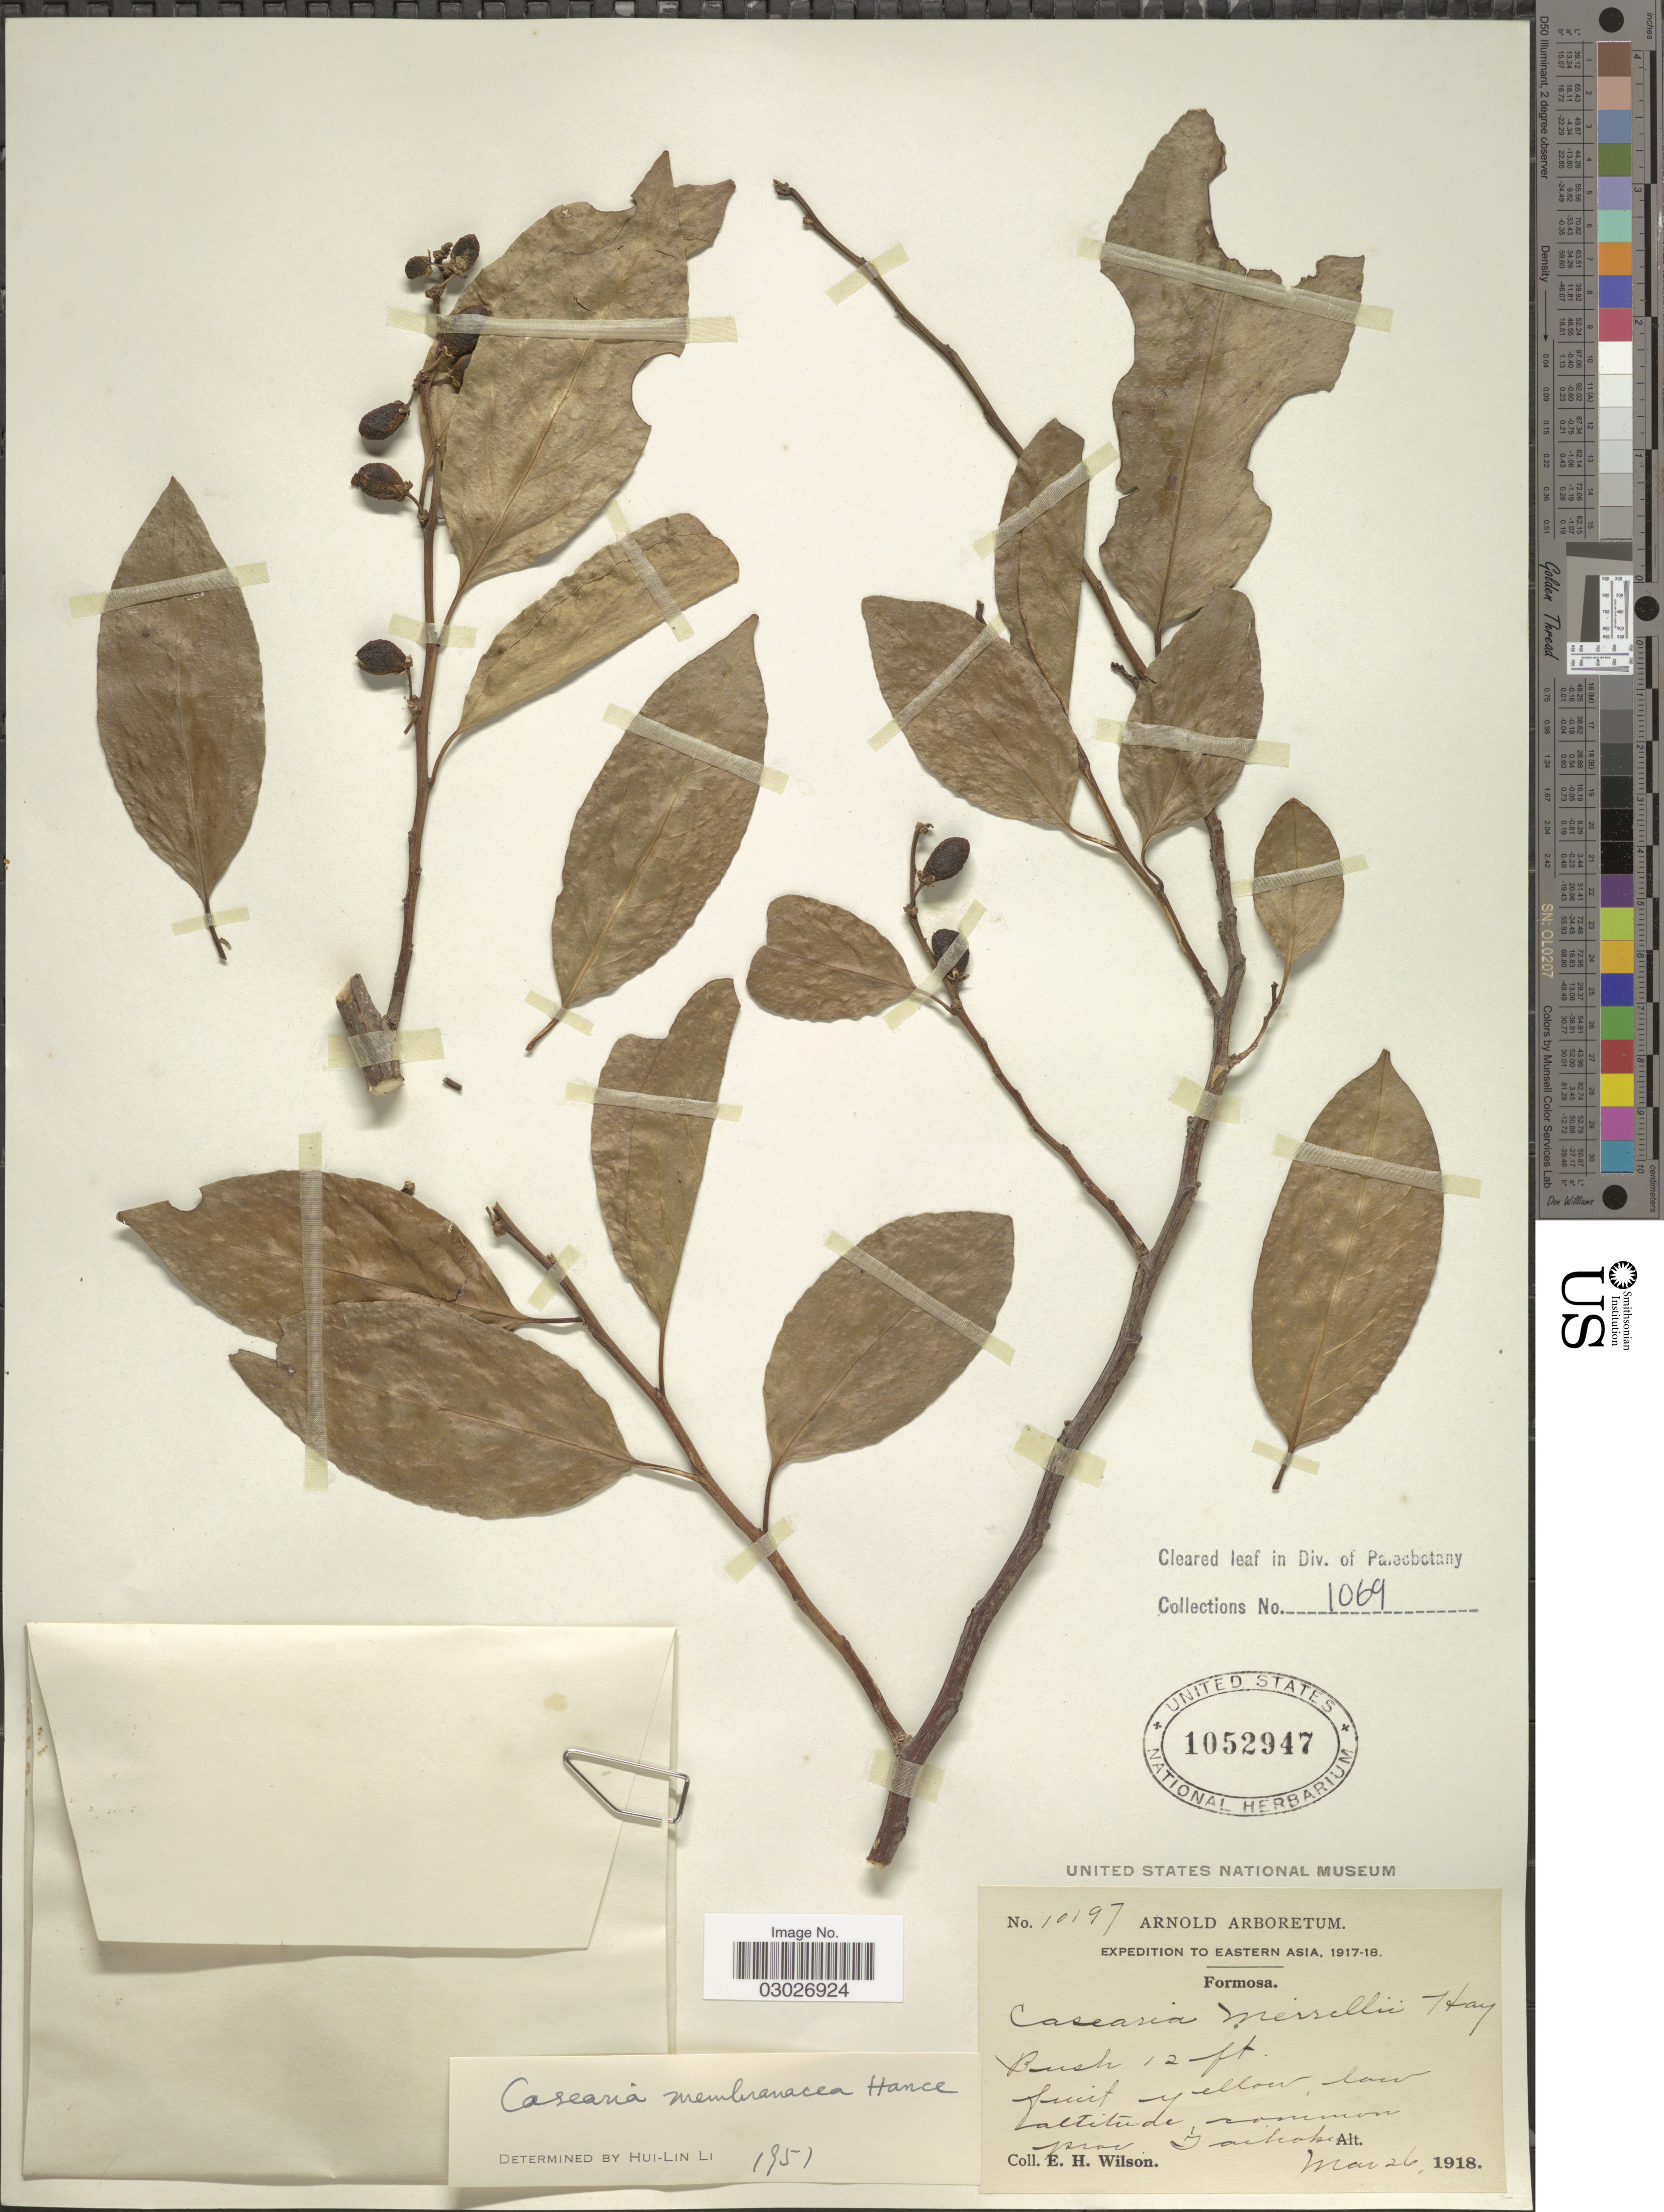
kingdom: Plantae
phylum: Tracheophyta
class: Magnoliopsida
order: Malpighiales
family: Salicaceae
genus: Casearia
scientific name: Casearia merrillii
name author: Hayata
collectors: E. Wilson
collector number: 10197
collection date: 1918-03-26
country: Taiwan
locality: Eastern Asia. Formosa. Prov. Taihoku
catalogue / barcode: US 1052947